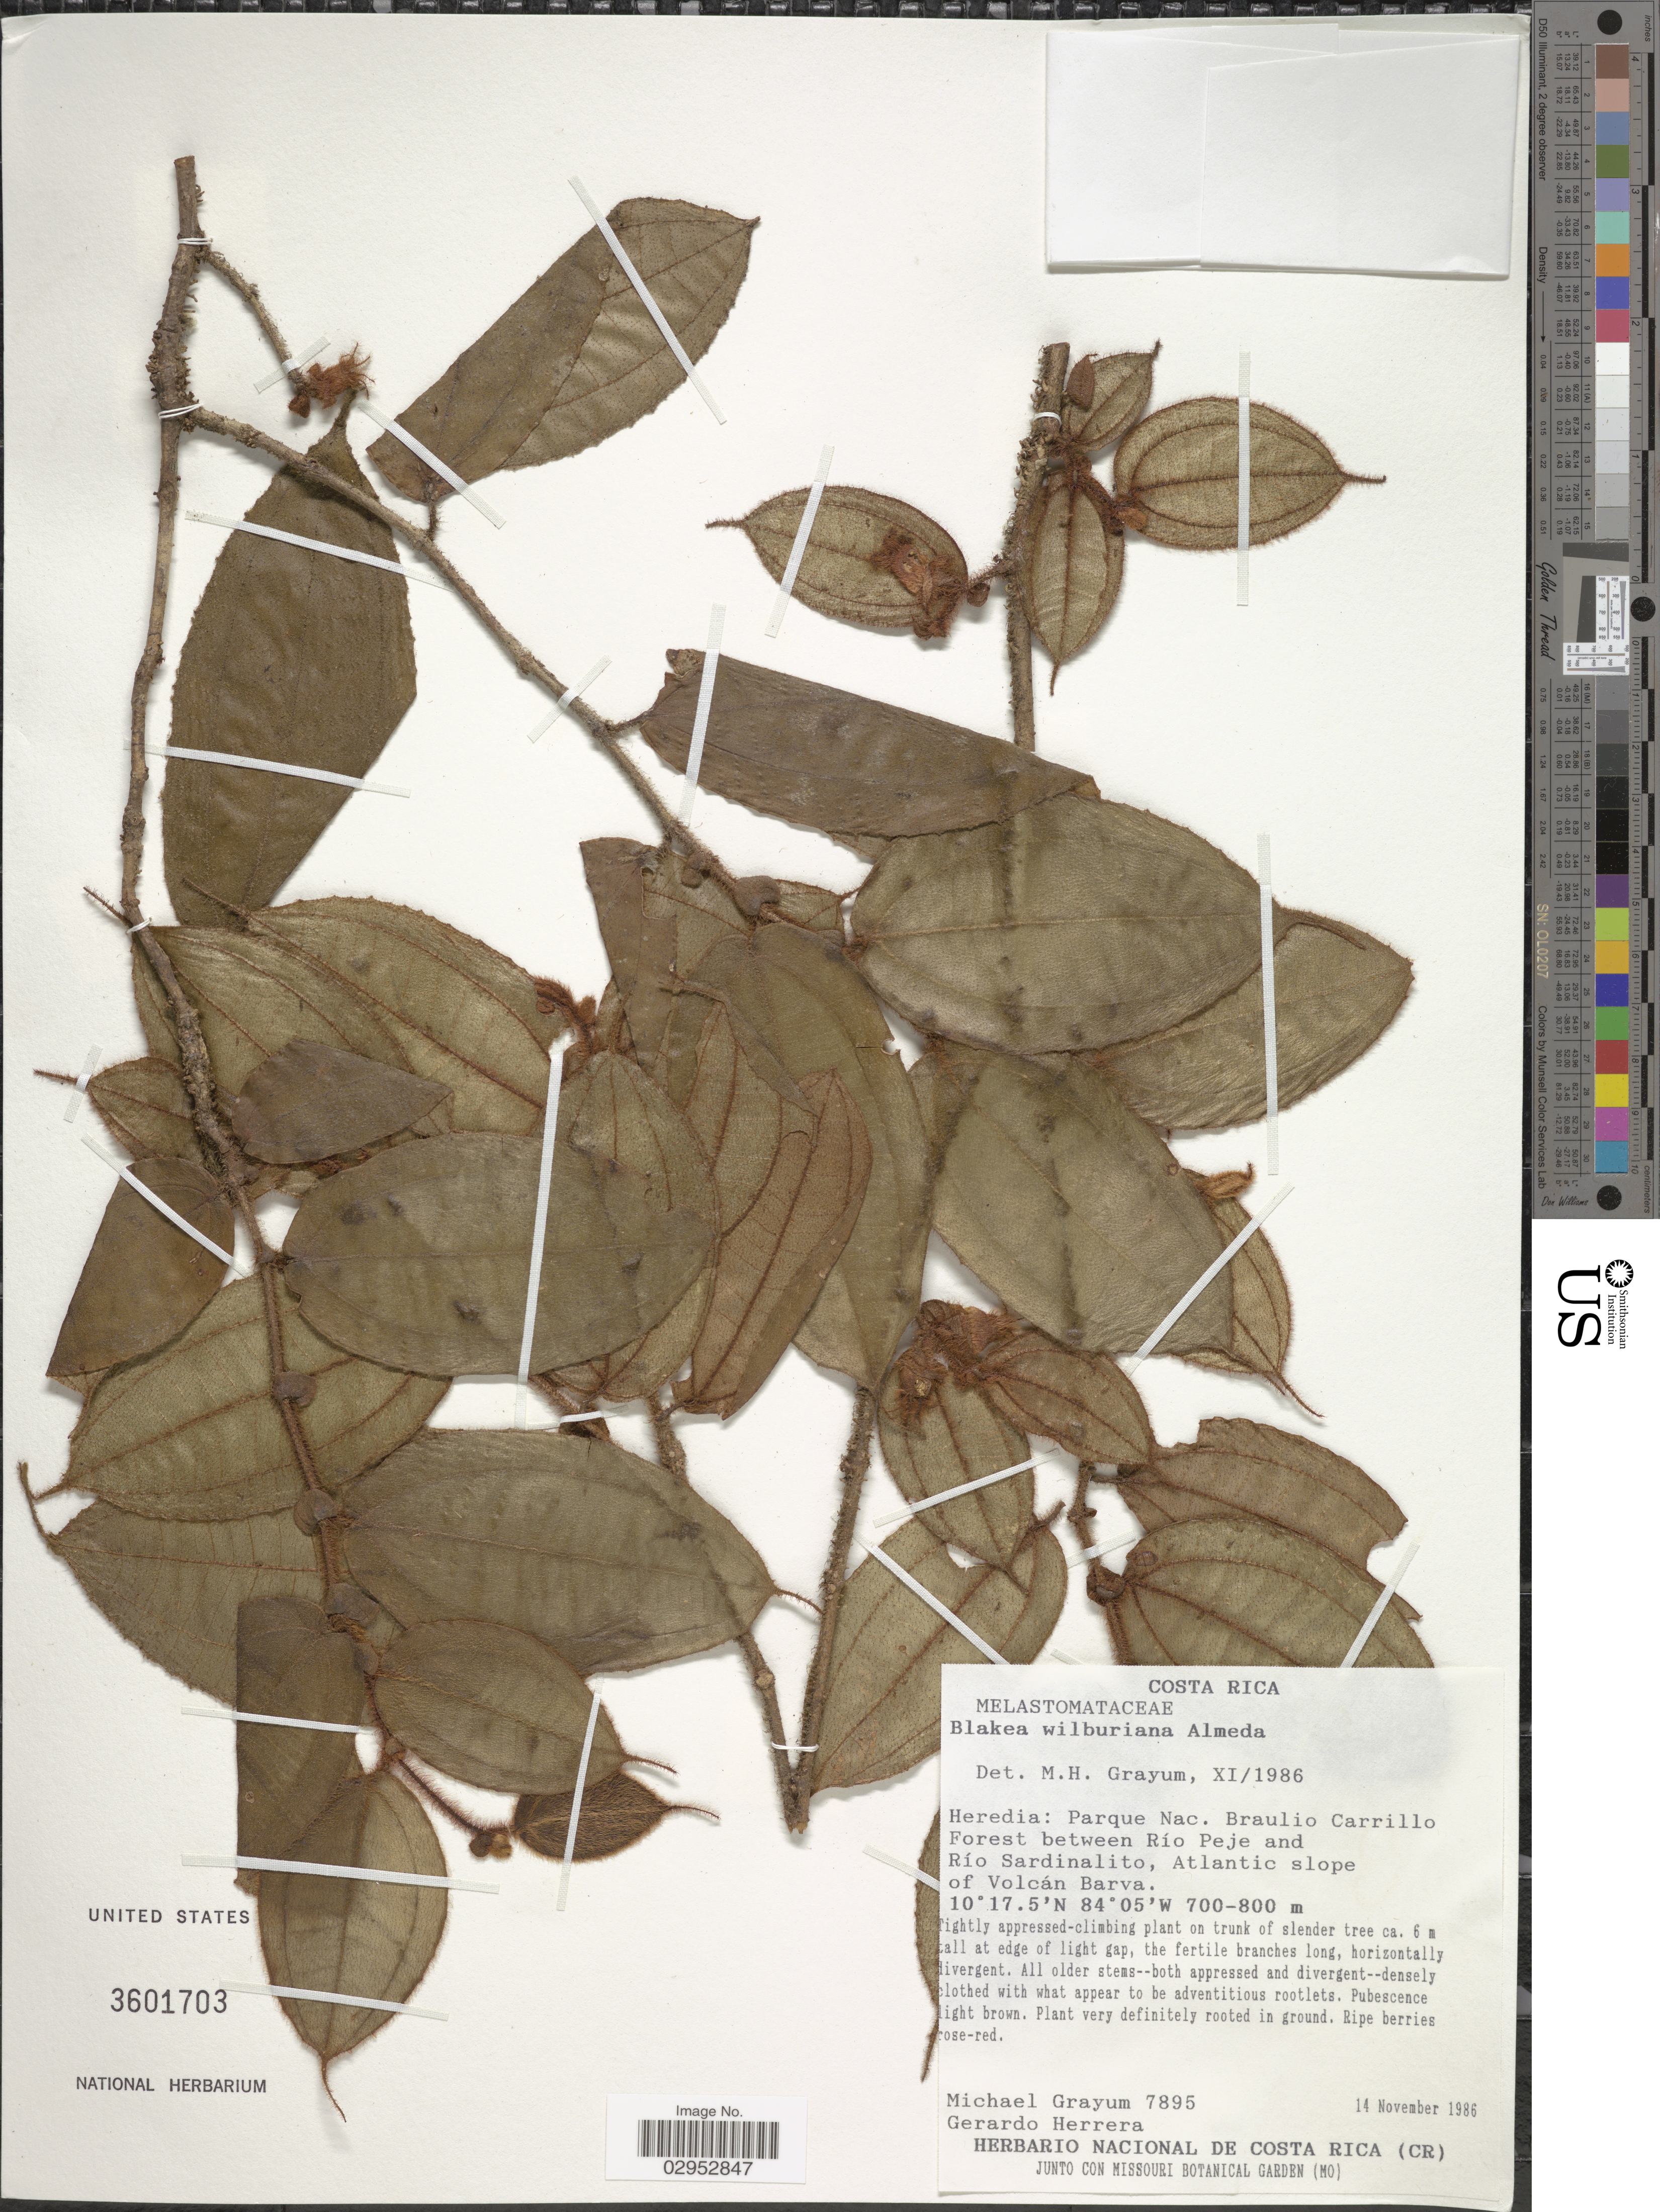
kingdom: Plantae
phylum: Tracheophyta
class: Magnoliopsida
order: Myrtales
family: Melastomataceae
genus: Blakea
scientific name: Blakea wilburiana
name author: Almeda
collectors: M. H. Grayum & G. Herrera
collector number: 7895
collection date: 1986-11-14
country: Costa Rica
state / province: Heredia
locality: Heredia: Parque Nac. Braulio Carrillo Forest between Río Peje and Río Sardinalito, Atlantic slope of Volcán Barva.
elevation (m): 700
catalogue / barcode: US 3601703